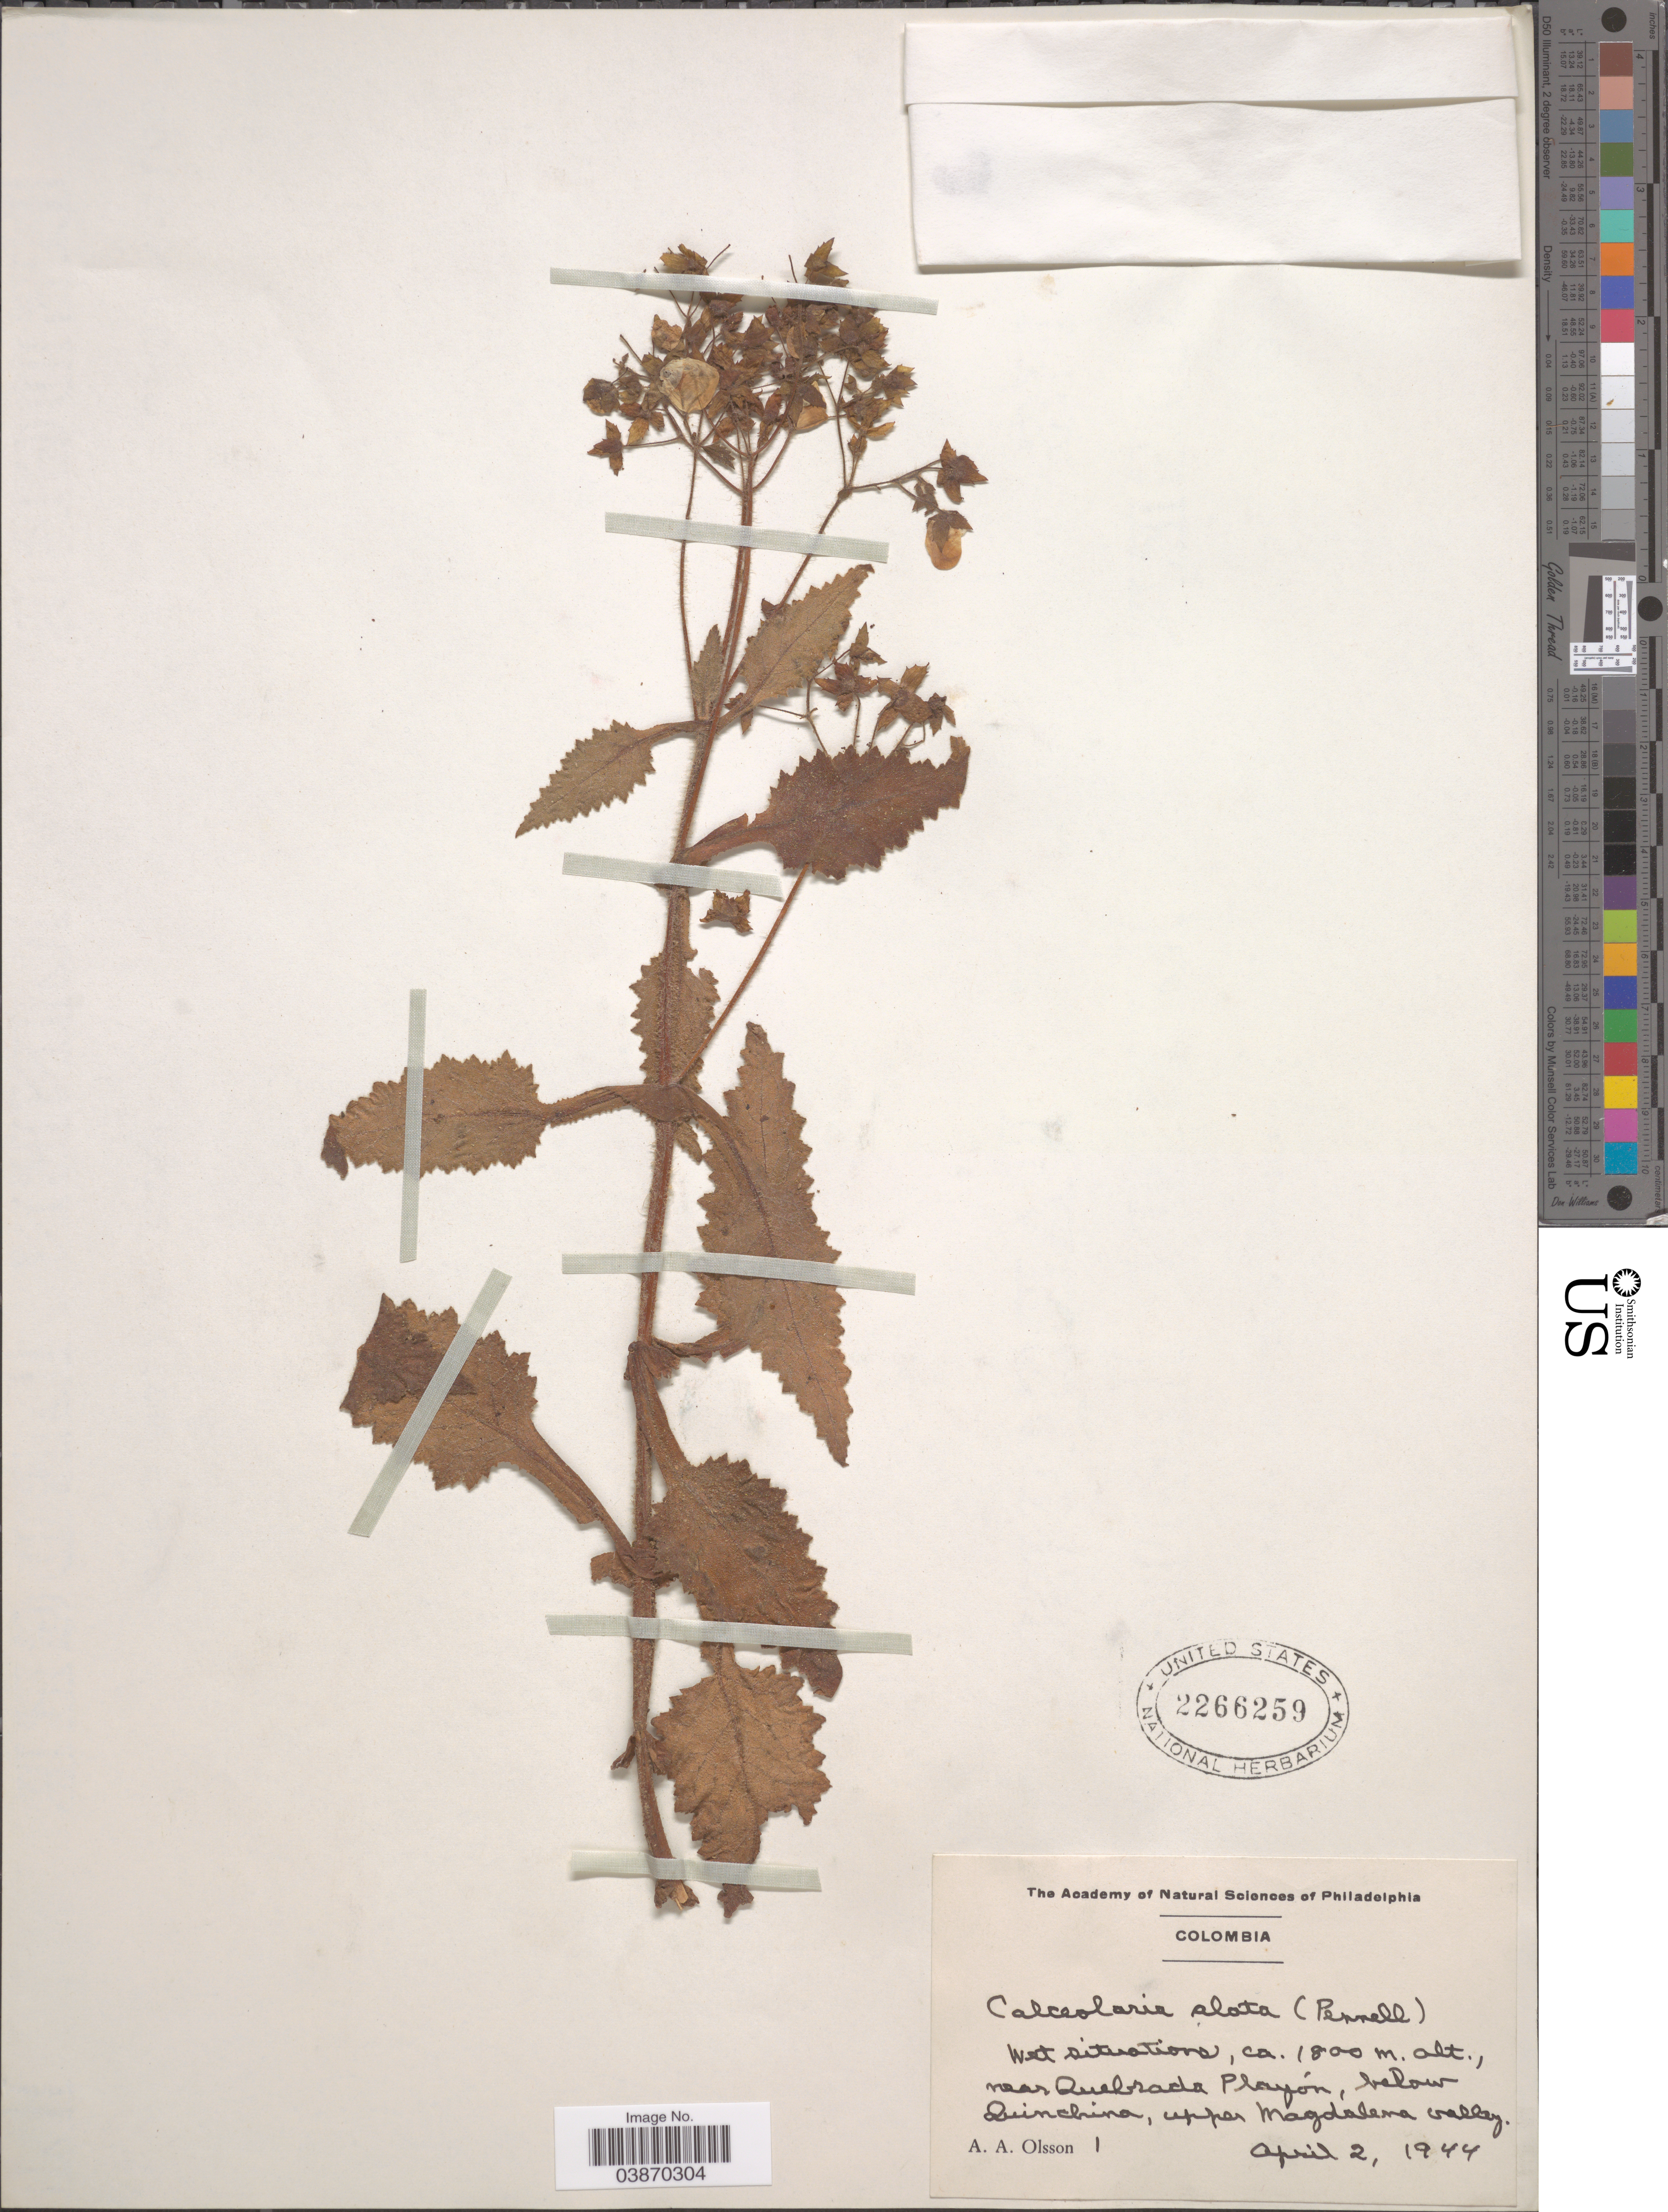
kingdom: Plantae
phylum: Tracheophyta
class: Magnoliopsida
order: Lamiales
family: Calceolariaceae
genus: Calceolaria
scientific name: Calceolaria alata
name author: (Pennell) Pennell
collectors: A. Olsson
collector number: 1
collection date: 1944-04-02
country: Colombia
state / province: Magdalena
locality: Near Quebrada Playón, below Quinchina, upper Magdalena valley.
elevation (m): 1800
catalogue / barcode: US 2266259